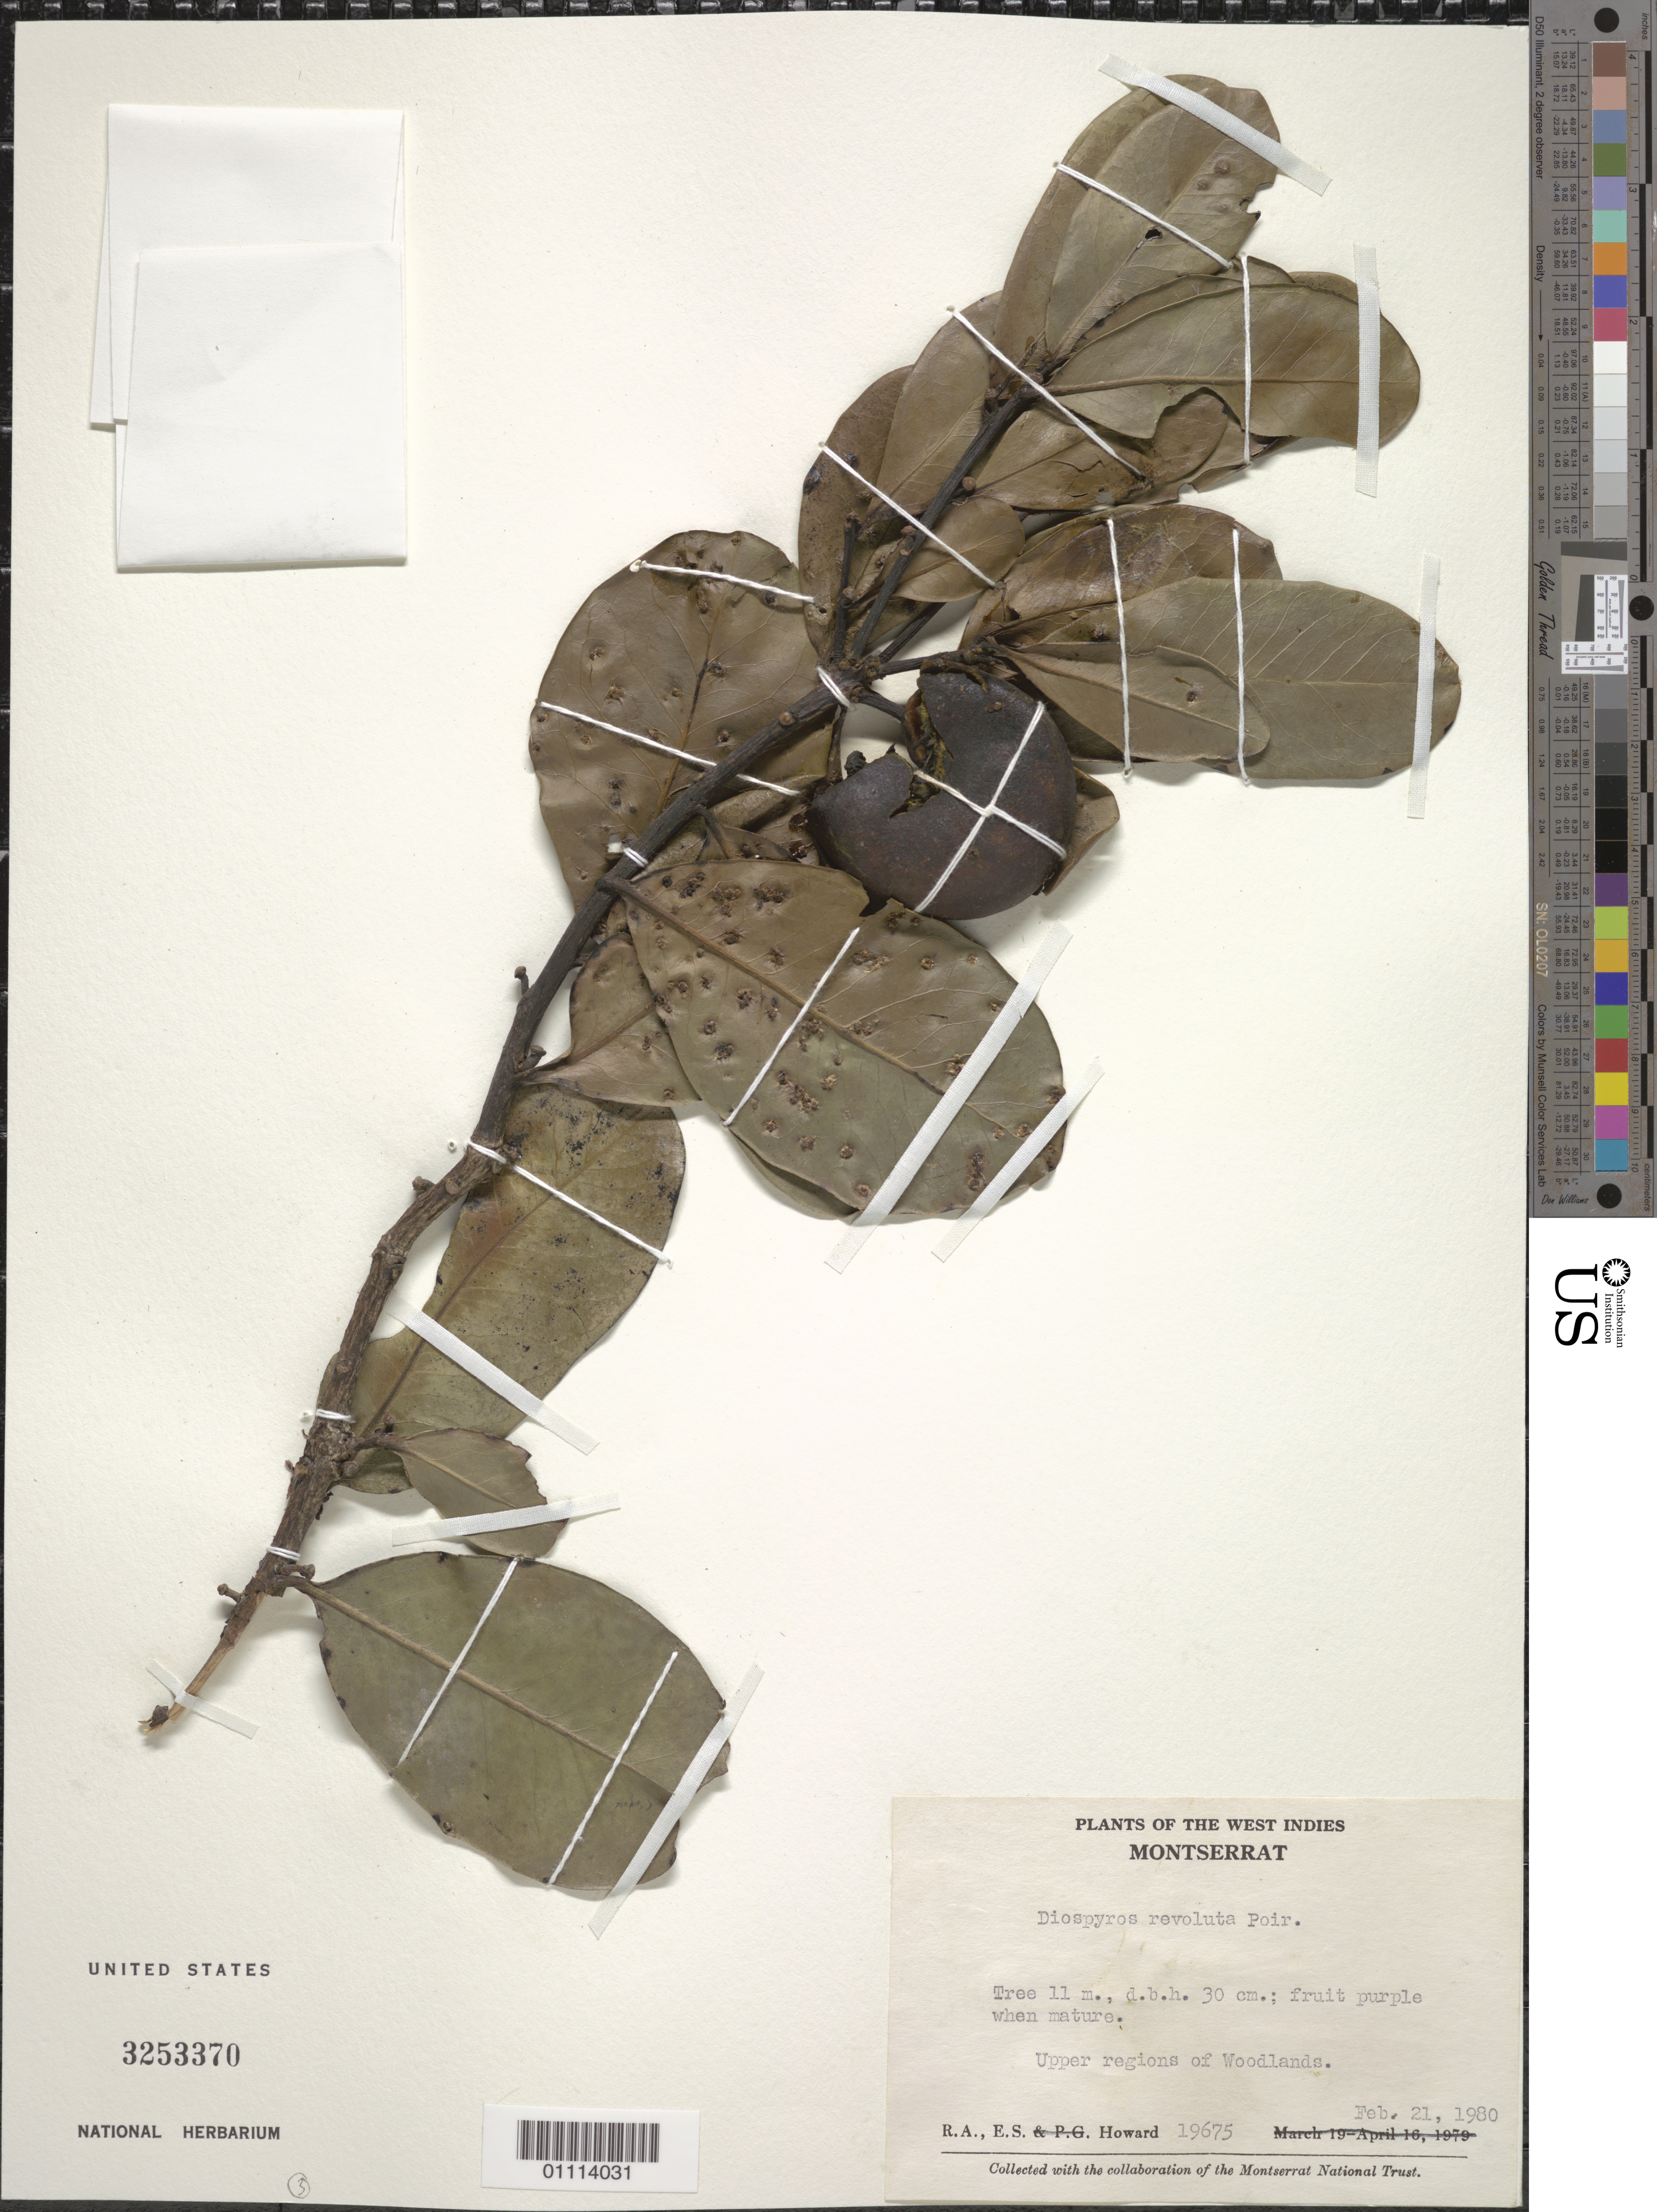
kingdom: Plantae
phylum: Tracheophyta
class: Magnoliopsida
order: Ericales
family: Ebenaceae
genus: Diospyros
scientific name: Diospyros revoluta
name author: Poir.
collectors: R. A. Howard & E. S. Howard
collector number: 19675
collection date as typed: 21 Feb 1980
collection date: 1980-02-21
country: Montserrat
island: Montserrat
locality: Upper regions of woodlands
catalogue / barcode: US 3253370